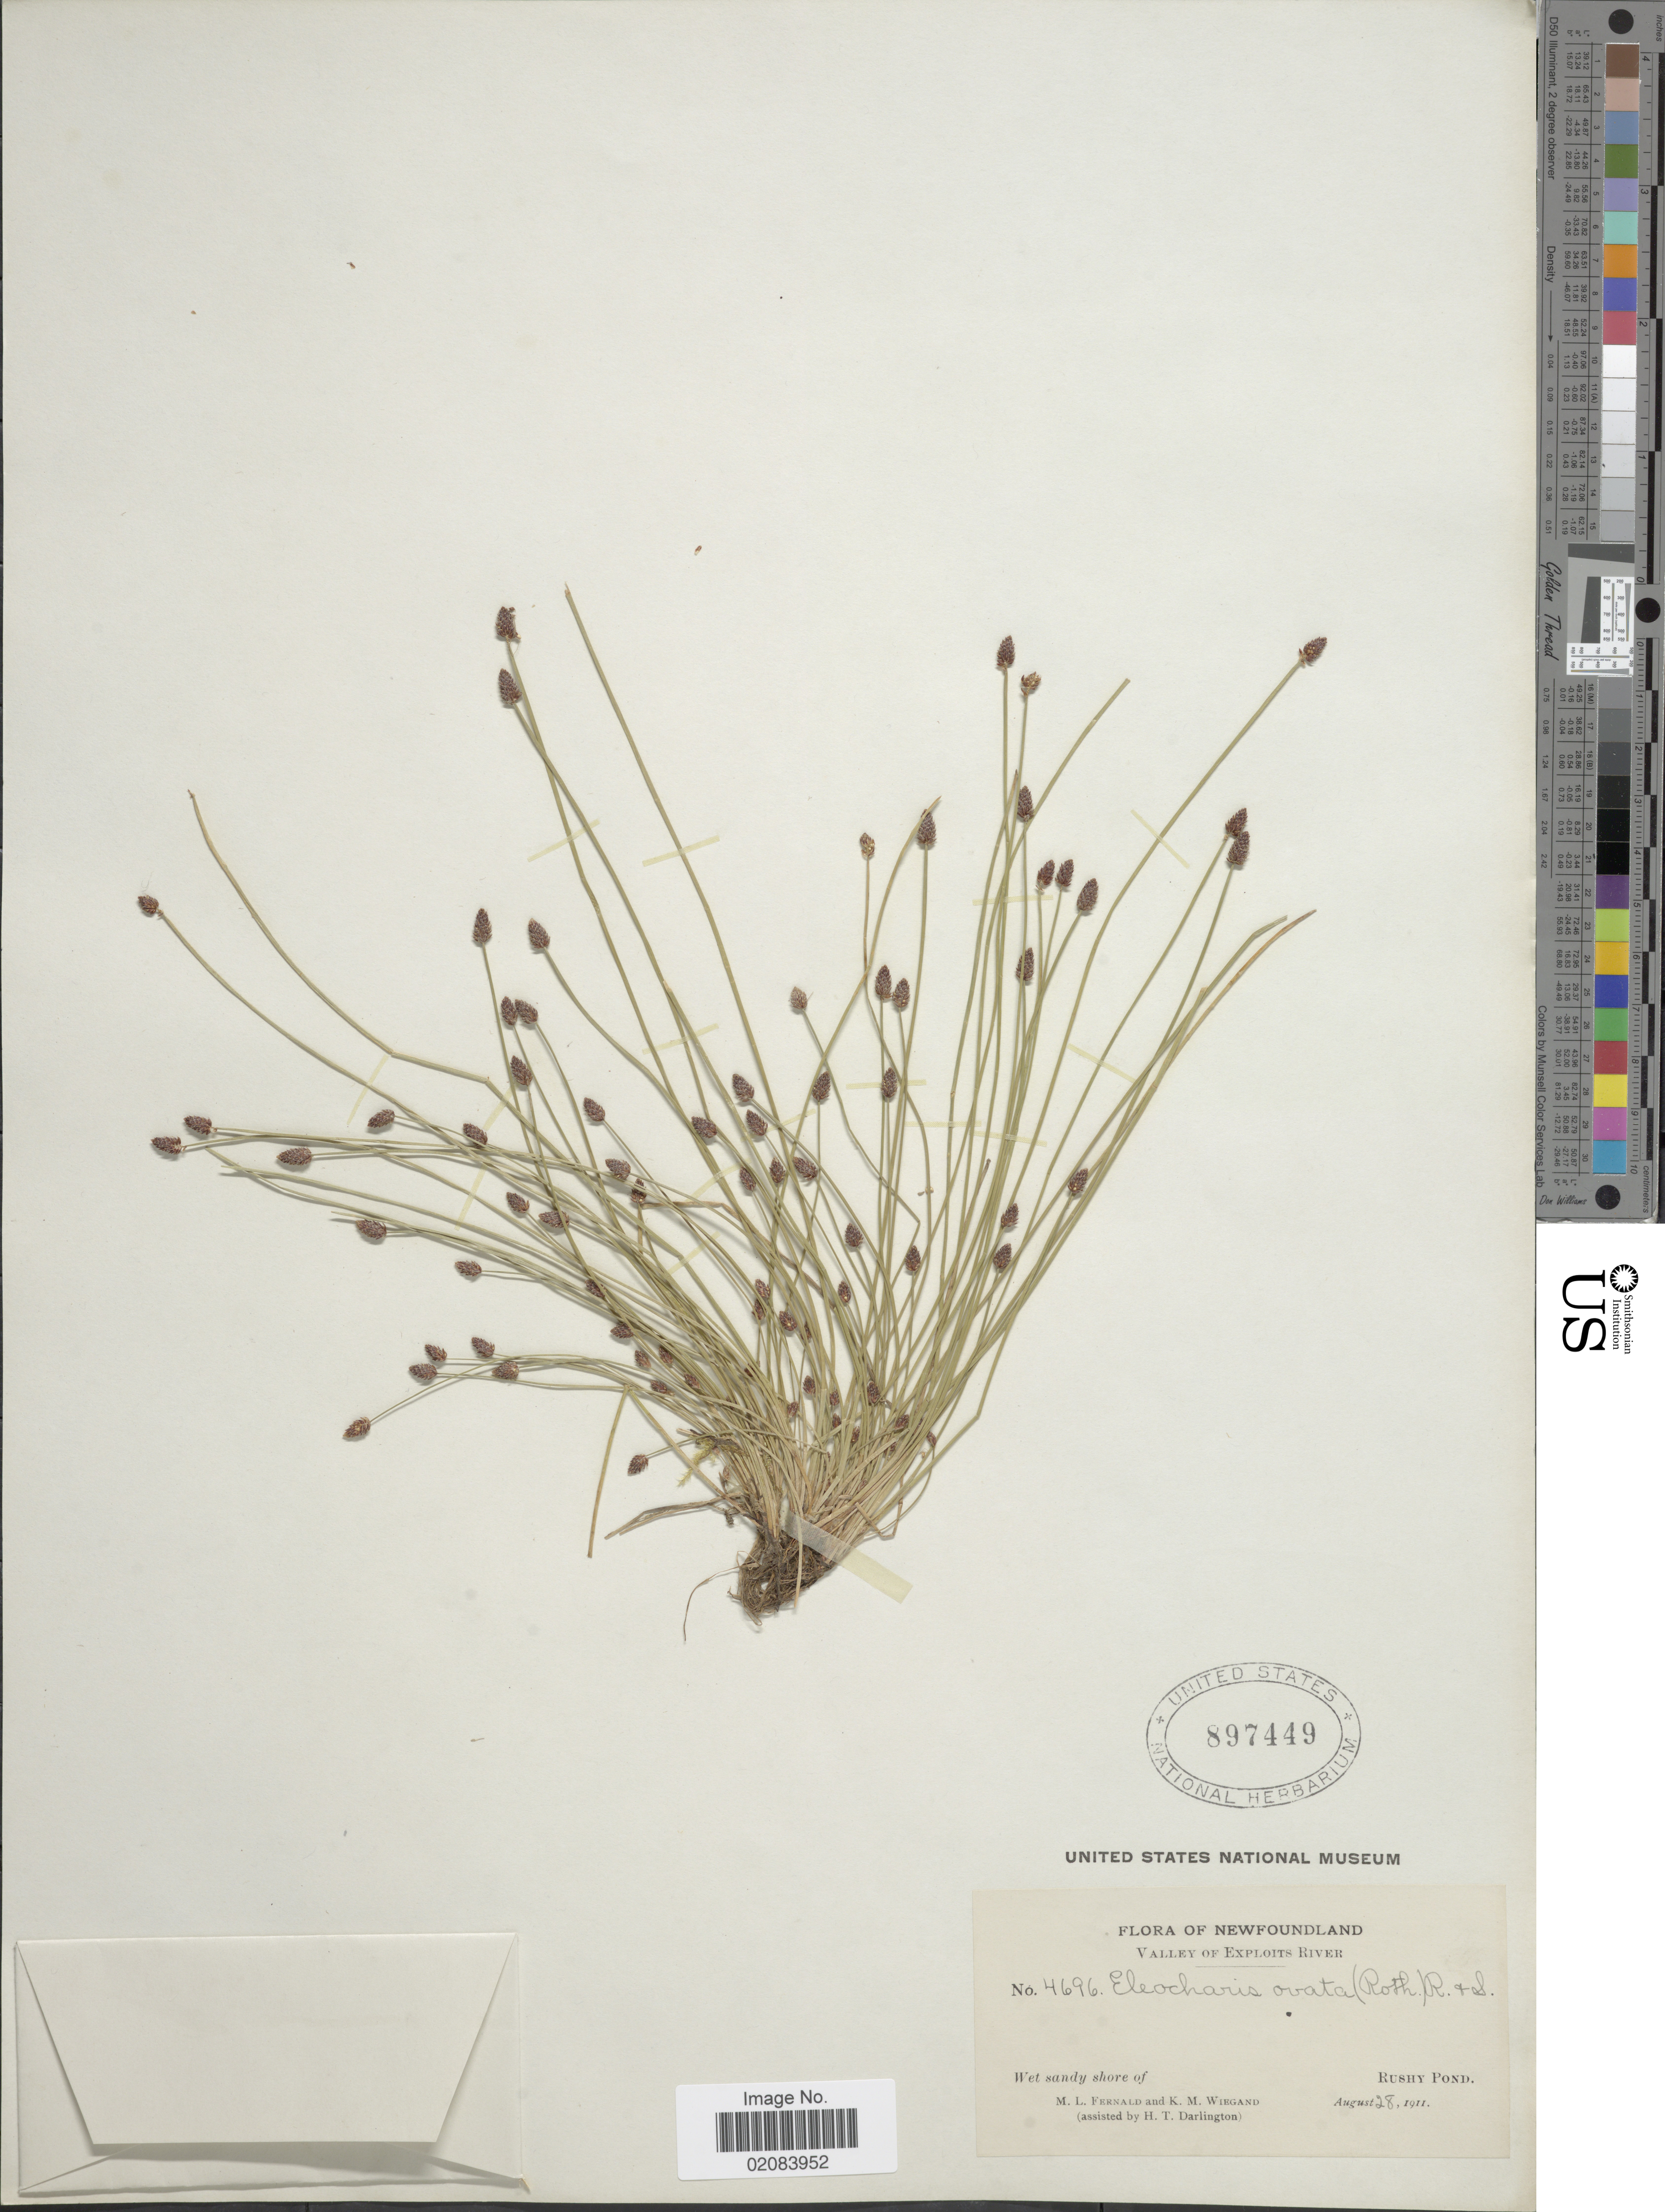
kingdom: Plantae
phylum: Tracheophyta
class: Liliopsida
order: Poales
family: Cyperaceae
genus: Eleocharis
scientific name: Eleocharis ovata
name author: (Roth) Roem. & Schult.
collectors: M. L. Fernald, K. M. Wiegand & H. Darlington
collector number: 4696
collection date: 1911-08-28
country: Canada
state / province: Newfoundland and Labrador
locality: Valley of Exploits River. Rushy Pond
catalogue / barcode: US 897449